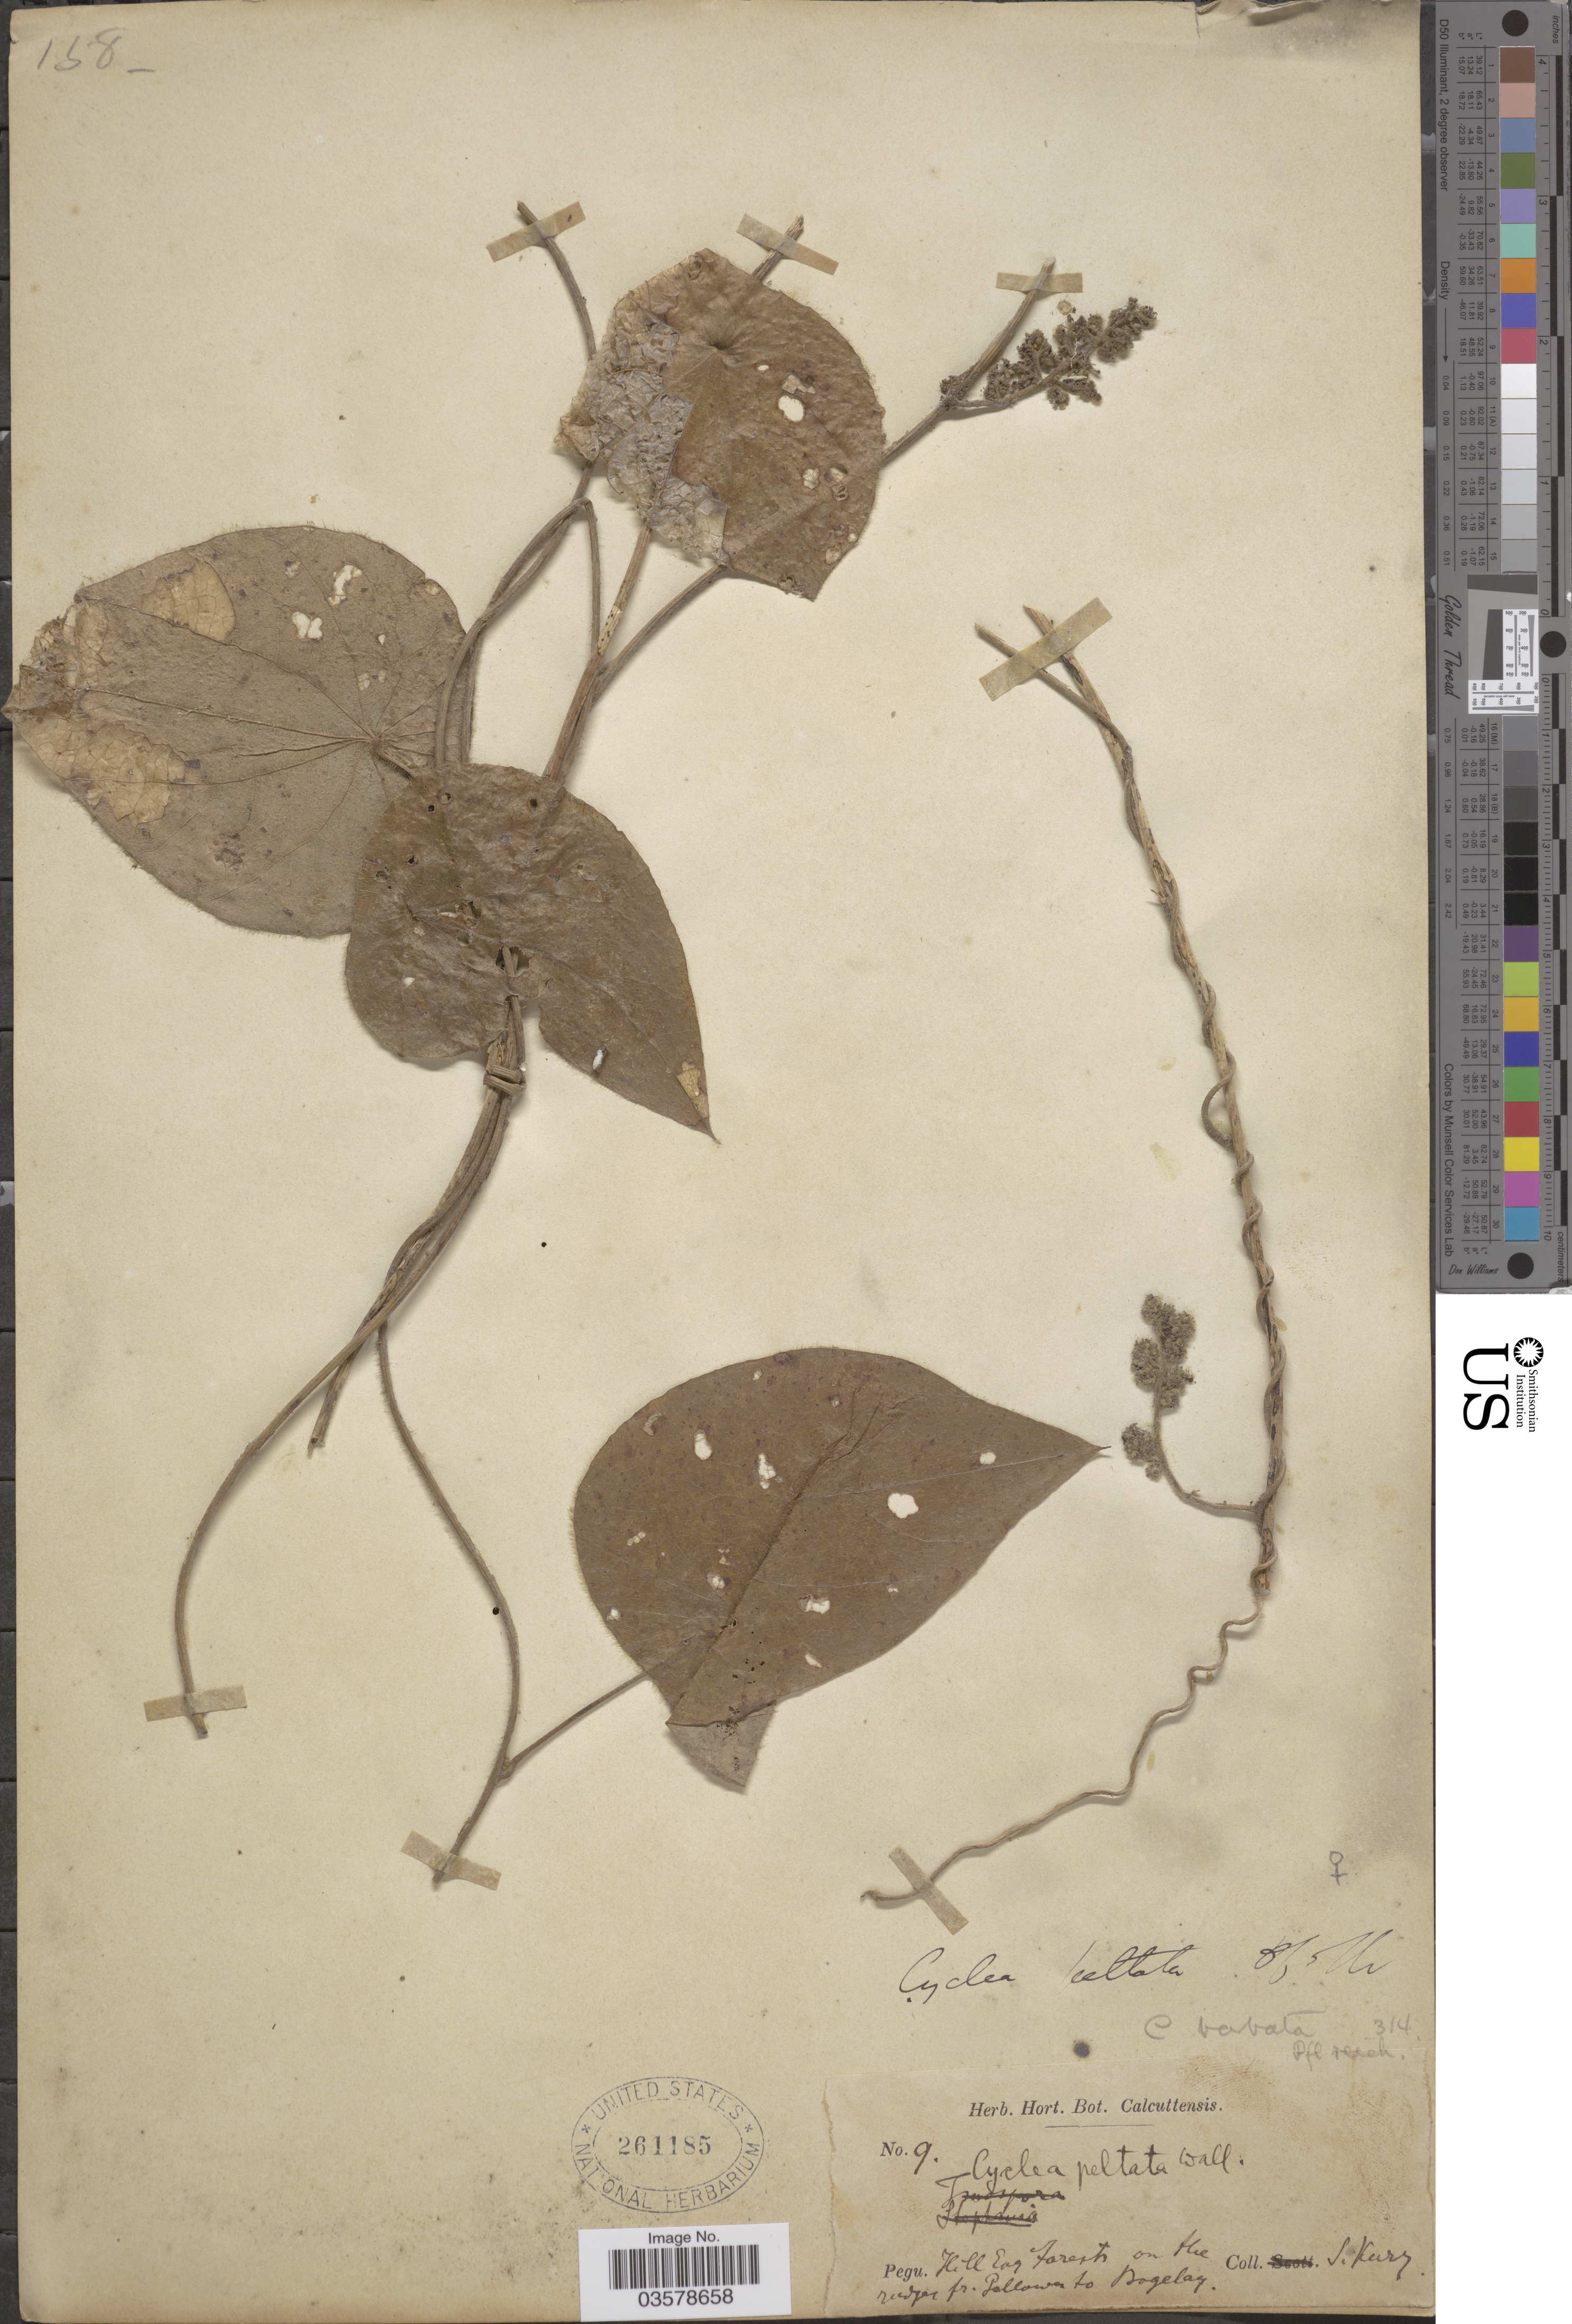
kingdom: Plantae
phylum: Tracheophyta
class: Magnoliopsida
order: Ranunculales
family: Menispermaceae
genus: Cyclea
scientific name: Cyclea barbata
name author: Miers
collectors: S. Kurz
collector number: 9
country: India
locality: Pegu. Hill Eog [interpreted] Forests on the ridges [interpreted] fr. Pallowa to Bogelay.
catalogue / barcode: US 261185